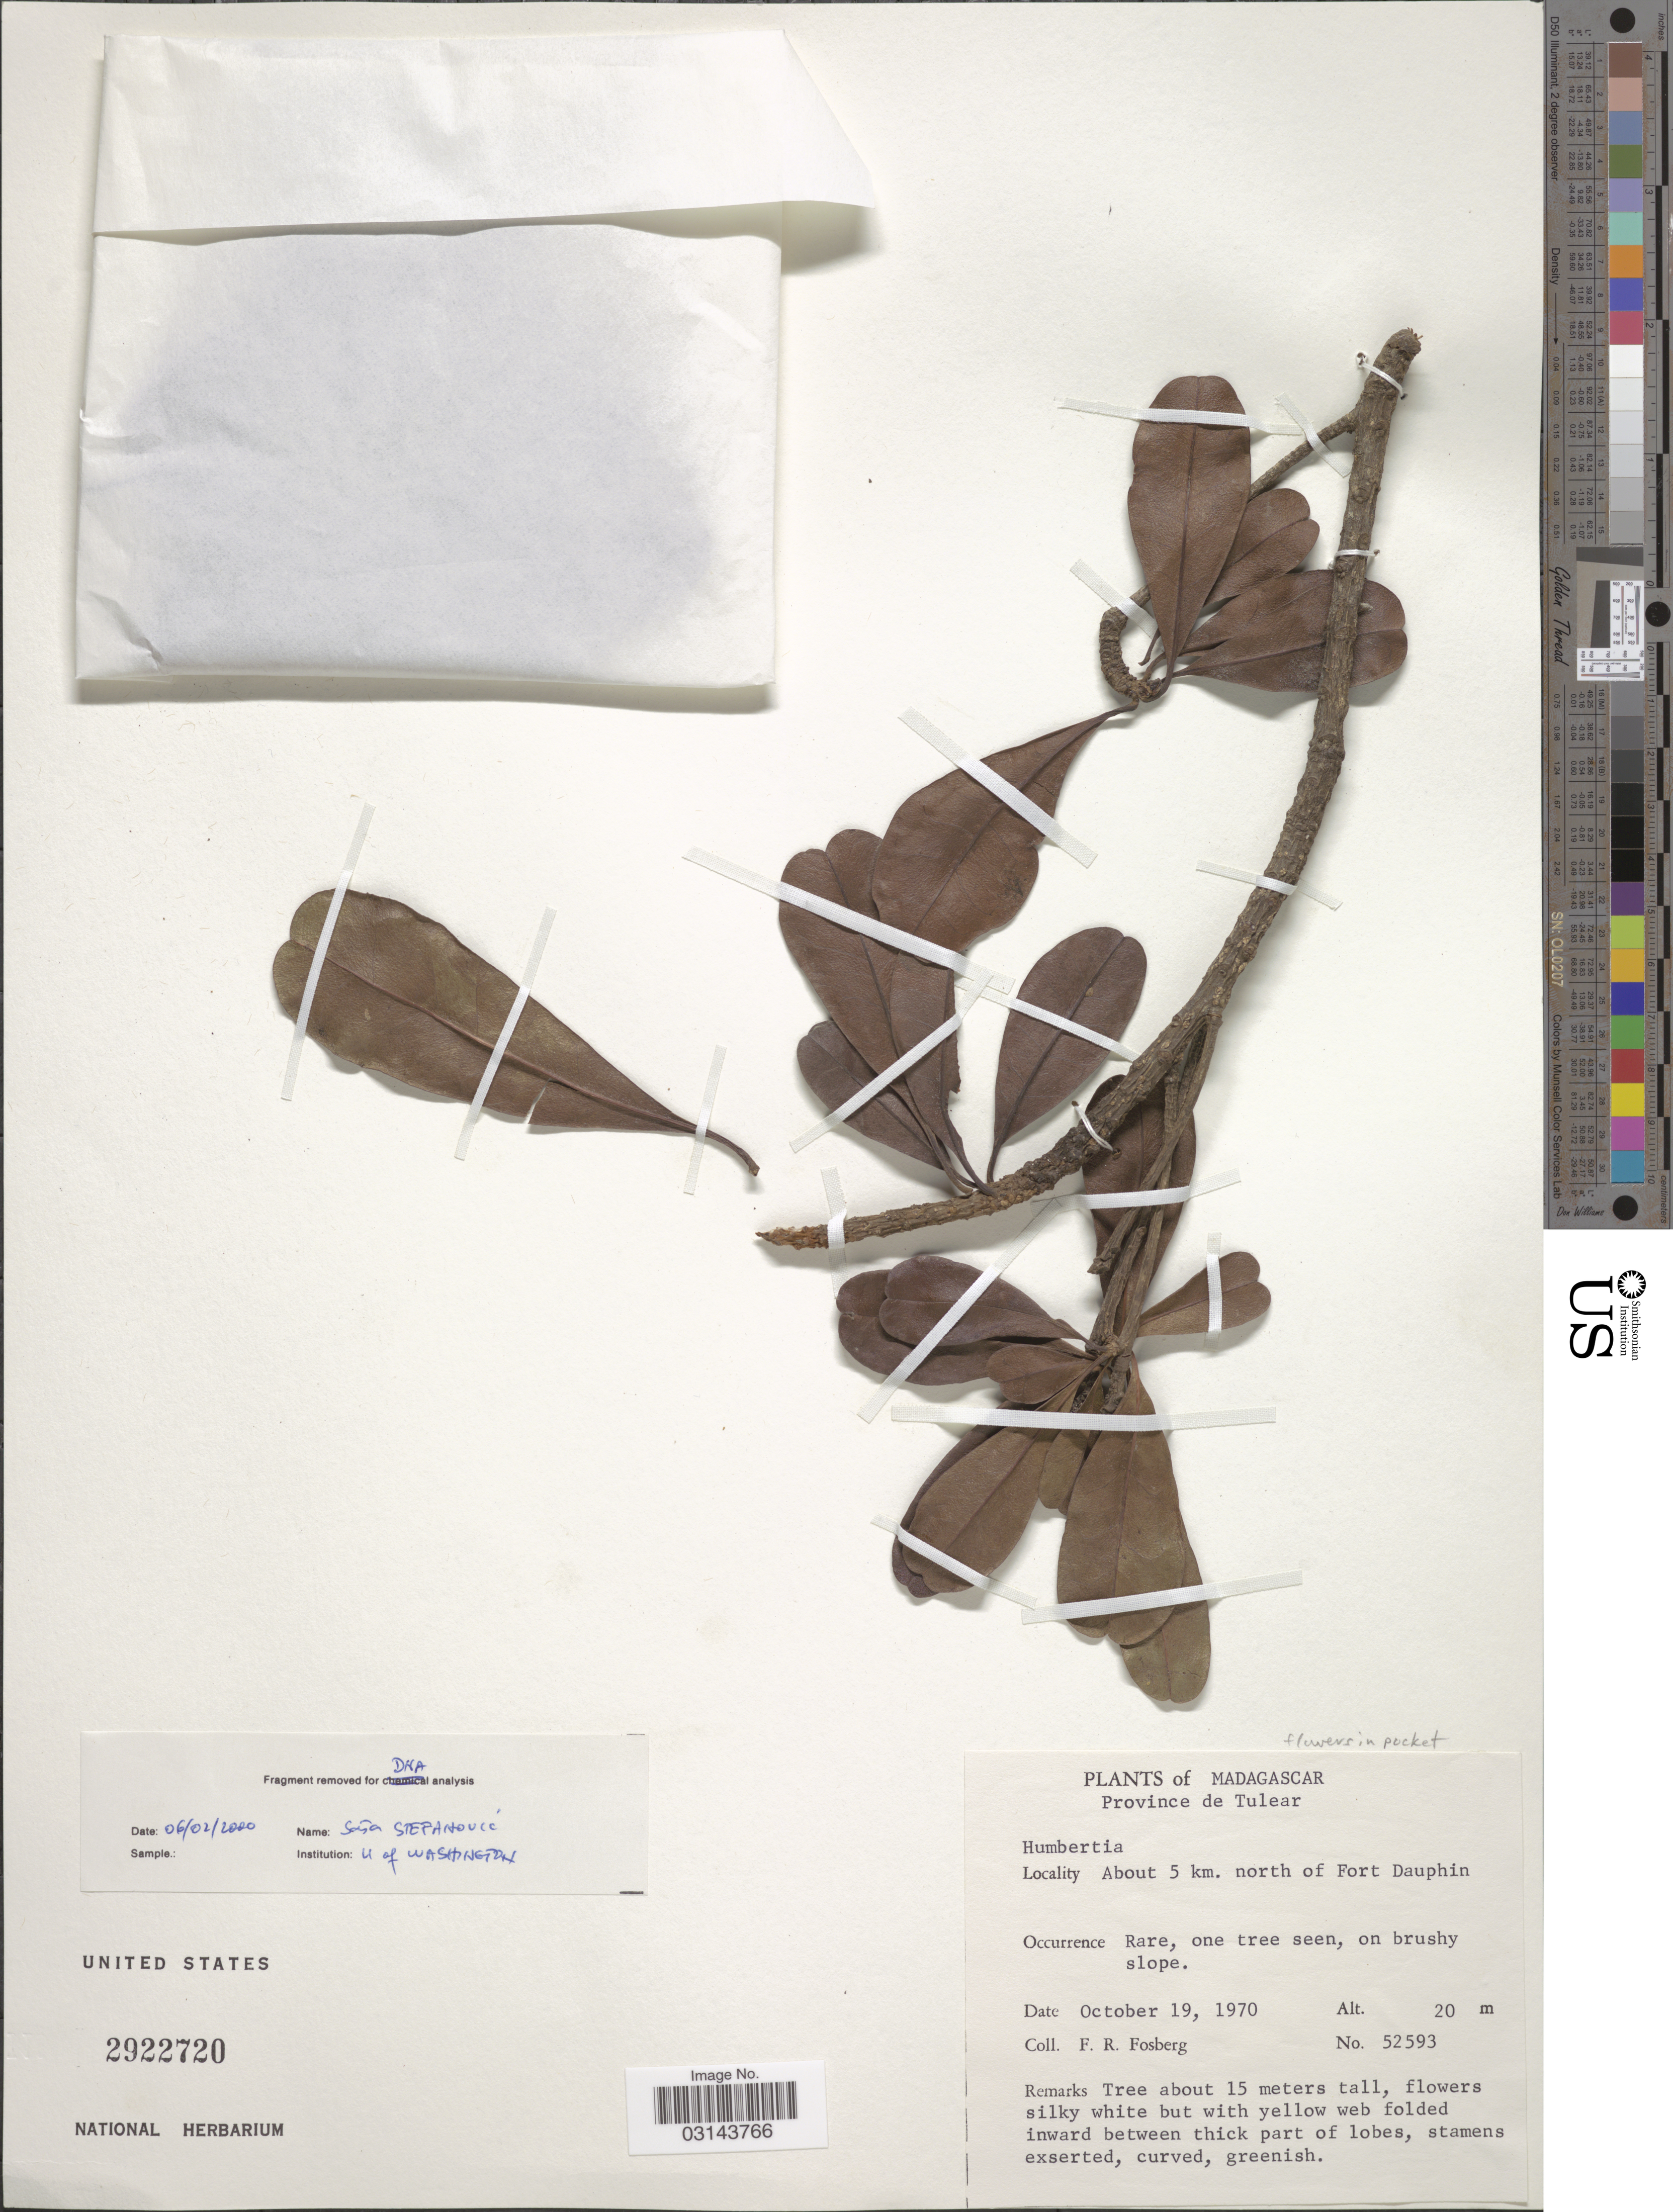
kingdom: Plantae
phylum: Tracheophyta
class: Magnoliopsida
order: Solanales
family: Convolvulaceae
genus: Humbertia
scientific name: Humbertia sp.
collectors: F. R. Fosberg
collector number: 52593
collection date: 1970-10-19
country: Madagascar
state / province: Anosy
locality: Province de Tulear. About 5 km. north of Fort Dauphin.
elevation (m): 20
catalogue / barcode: US 2922720